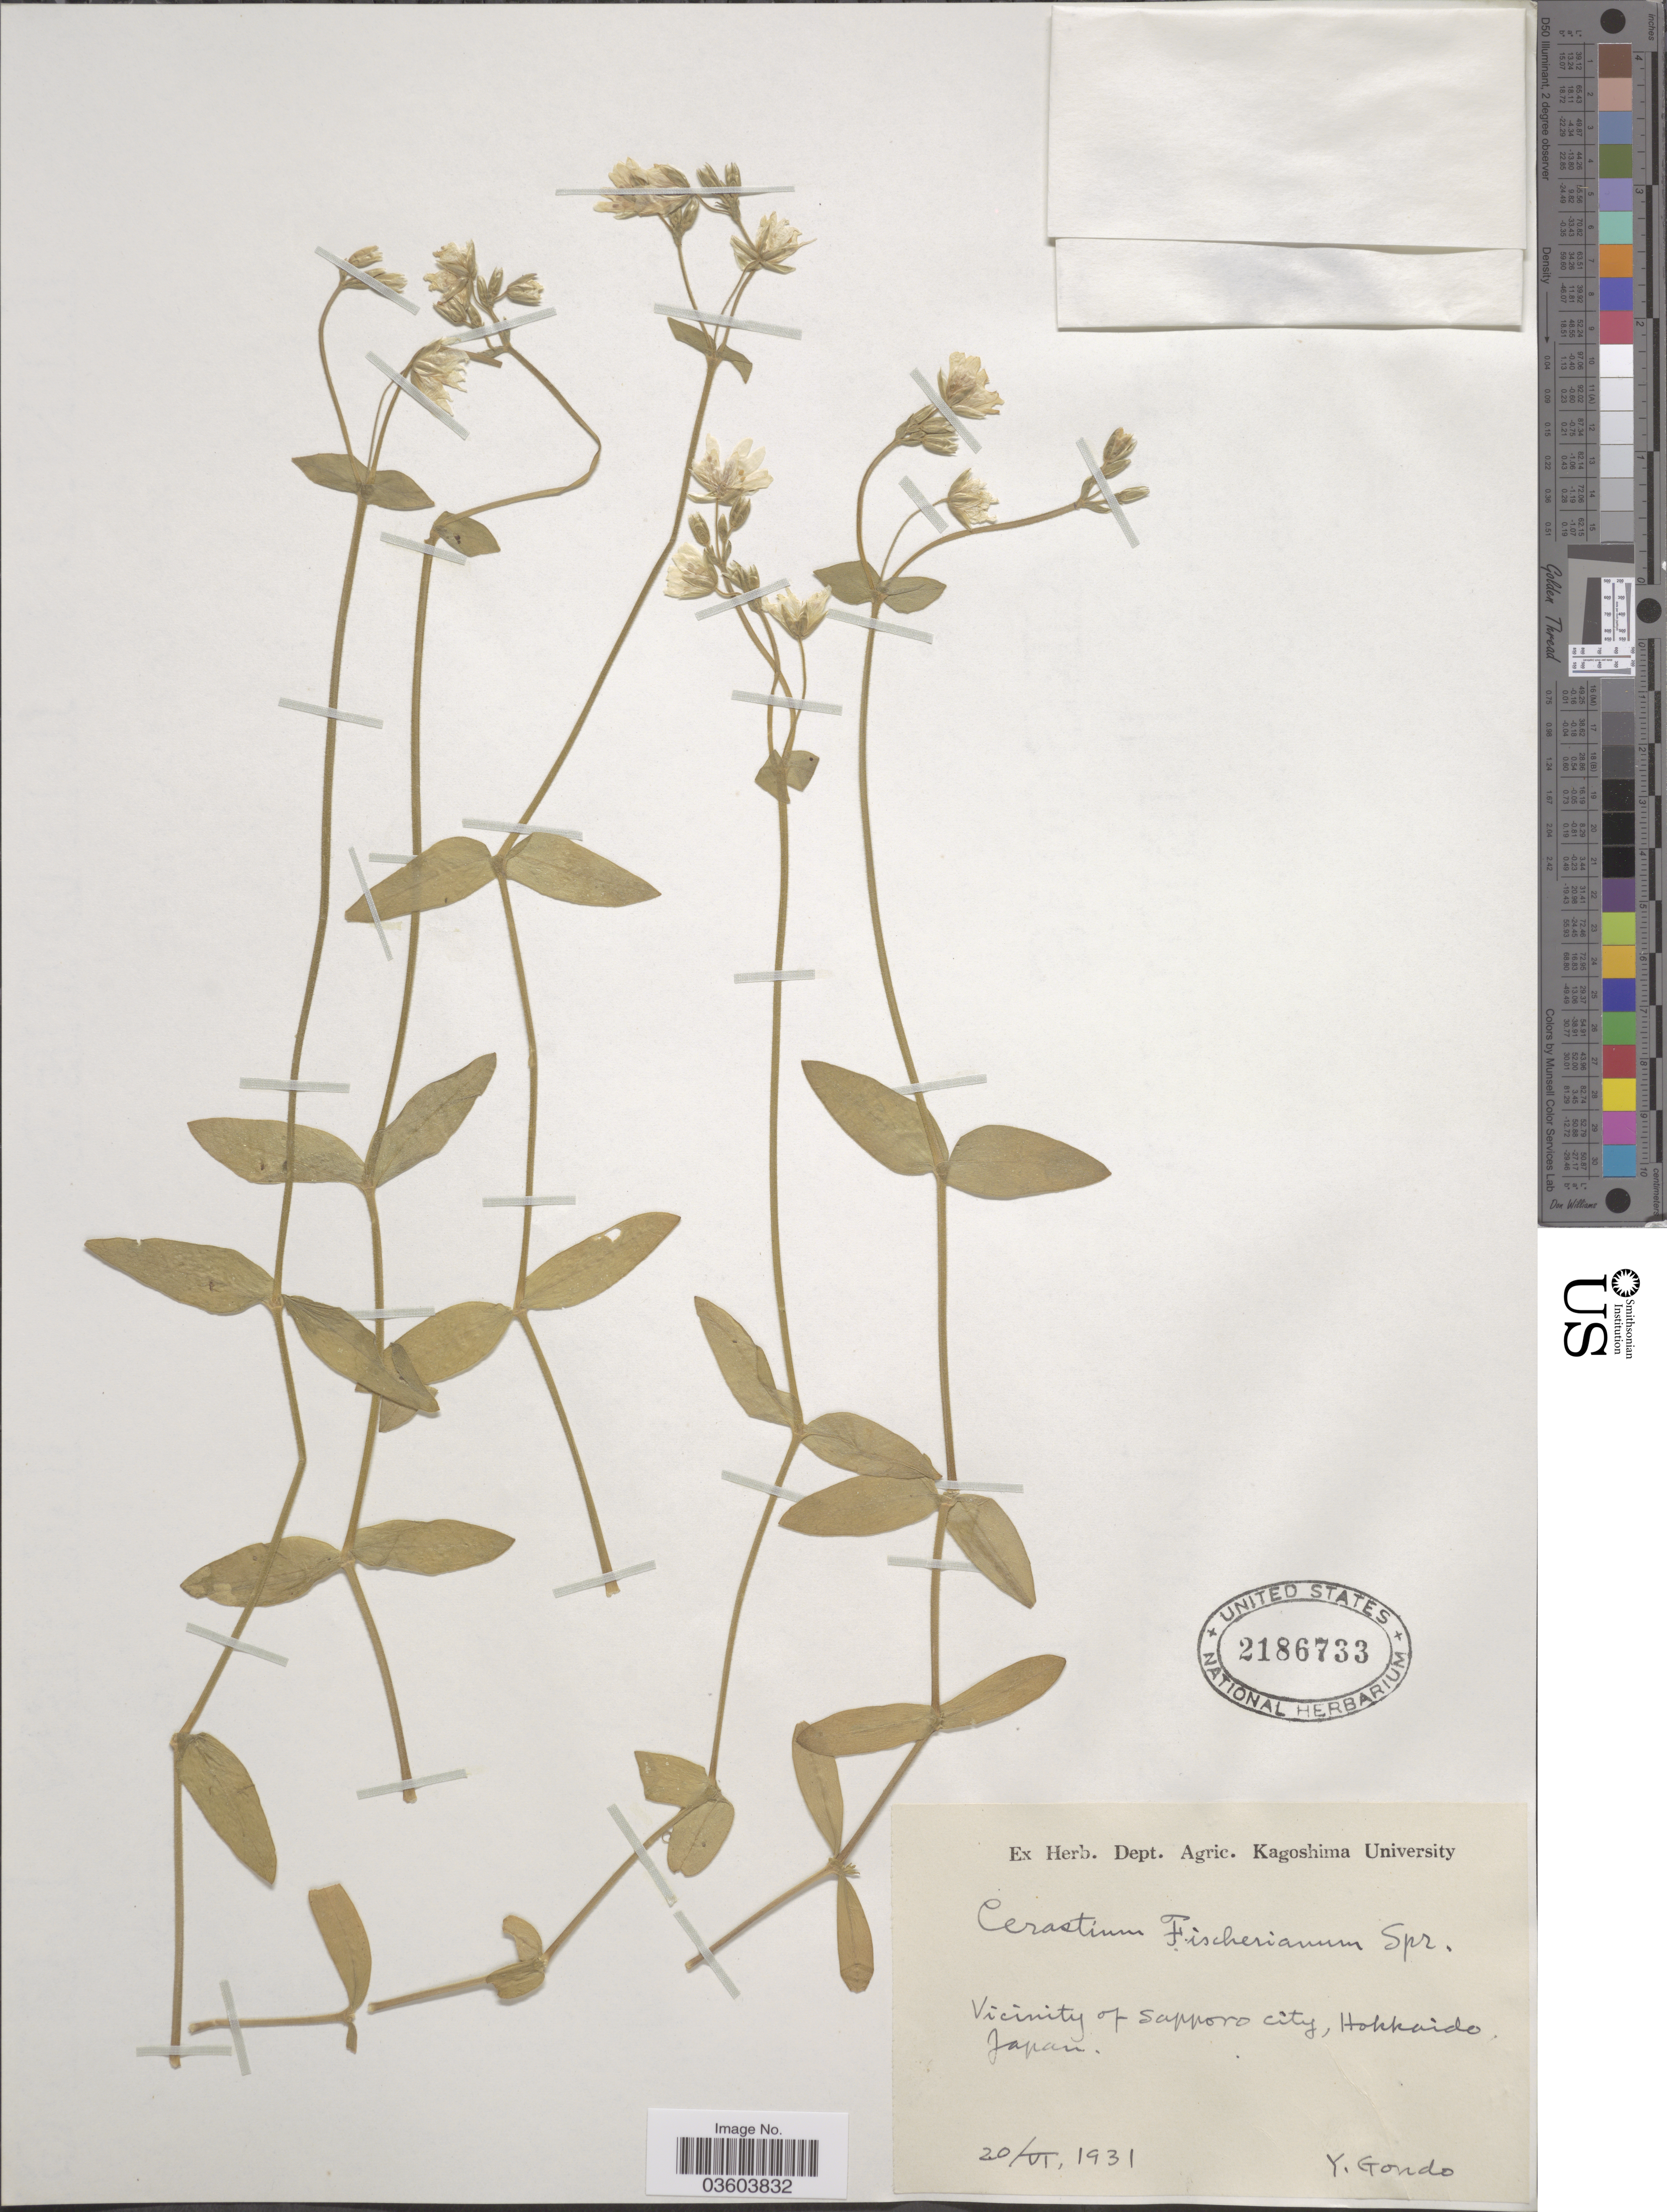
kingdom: Plantae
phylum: Tracheophyta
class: Magnoliopsida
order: Caryophyllales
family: Caryophyllaceae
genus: Cerastium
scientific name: Cerastium fischerianum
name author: Ser.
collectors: Y. Gondo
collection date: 1931-06-20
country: Japan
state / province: Hokkaidō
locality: Vicinity of Sapporo city.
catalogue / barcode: US 2186733